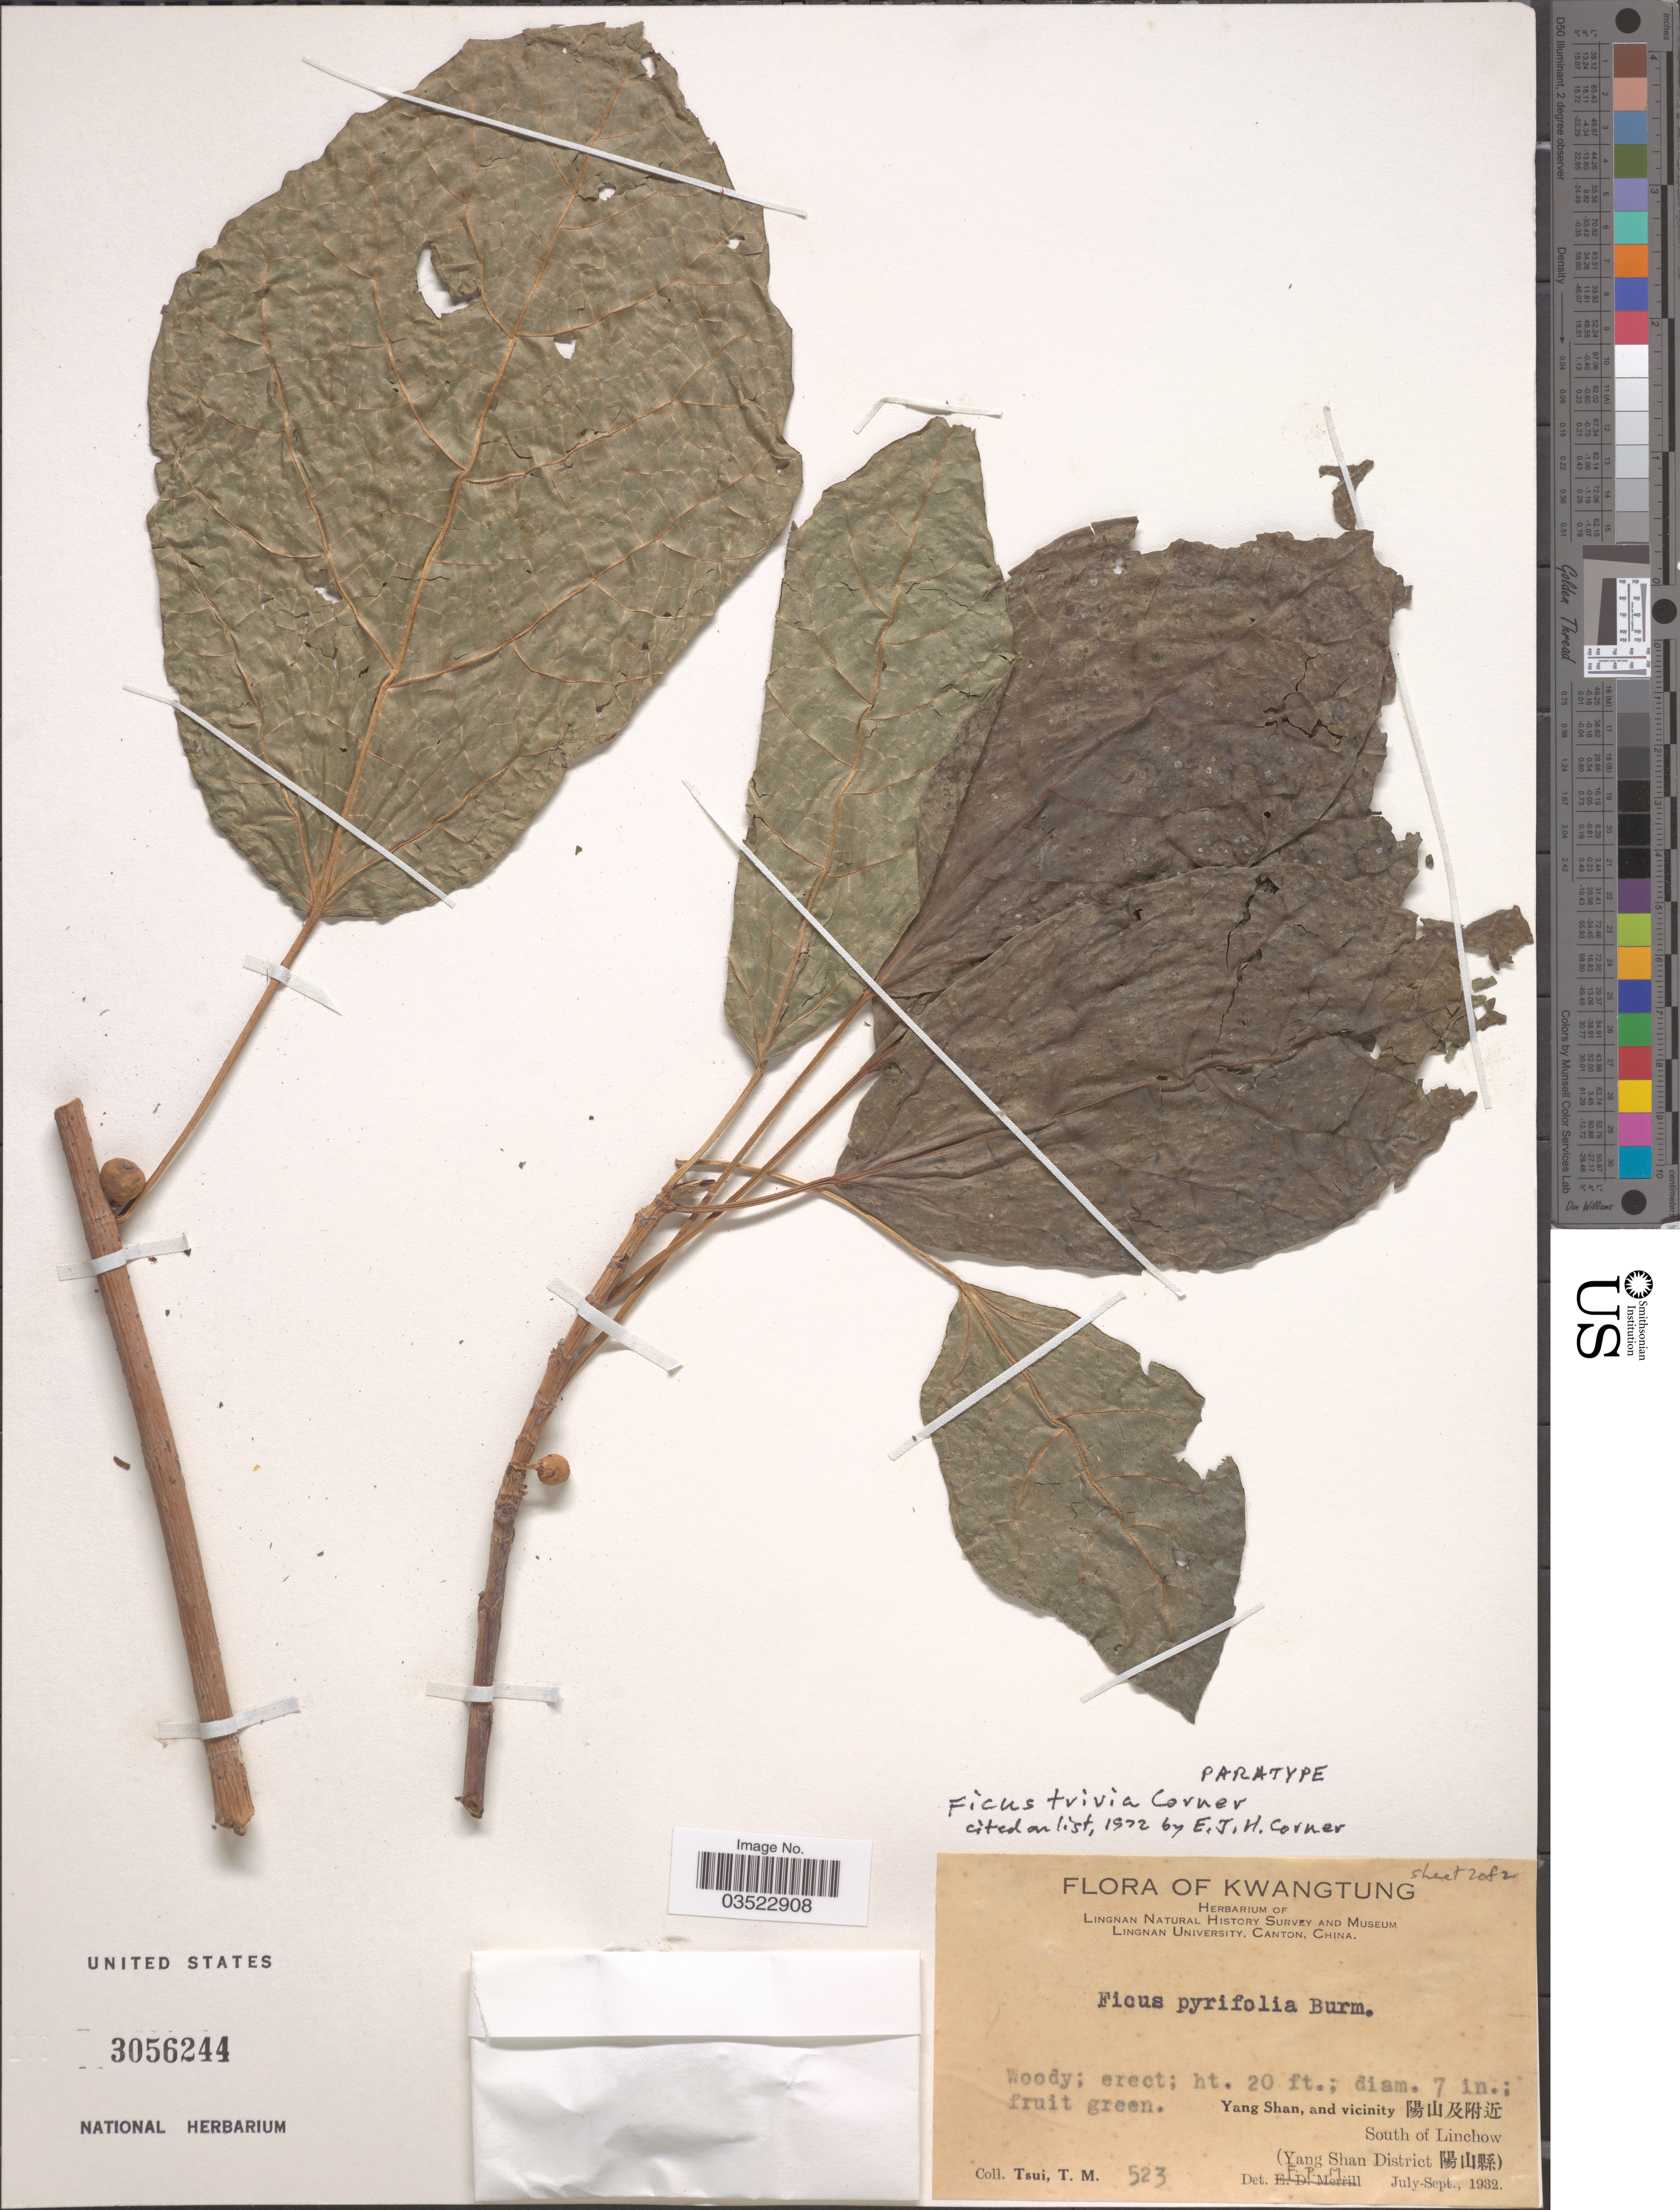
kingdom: Plantae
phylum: Tracheophyta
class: Magnoliopsida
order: Rosales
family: Moraceae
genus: Ficus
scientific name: Ficus trivia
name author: Corner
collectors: T. Tsui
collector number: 523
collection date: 1932-07/1932-09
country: China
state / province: Guangdong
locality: Kwangtung. Lingnan Natural History Survey and Museum Lingnan University, Canton, China. Yang Shan, and vicinity X. South of Linchow. (Yang Shan District X).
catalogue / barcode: US 3056244